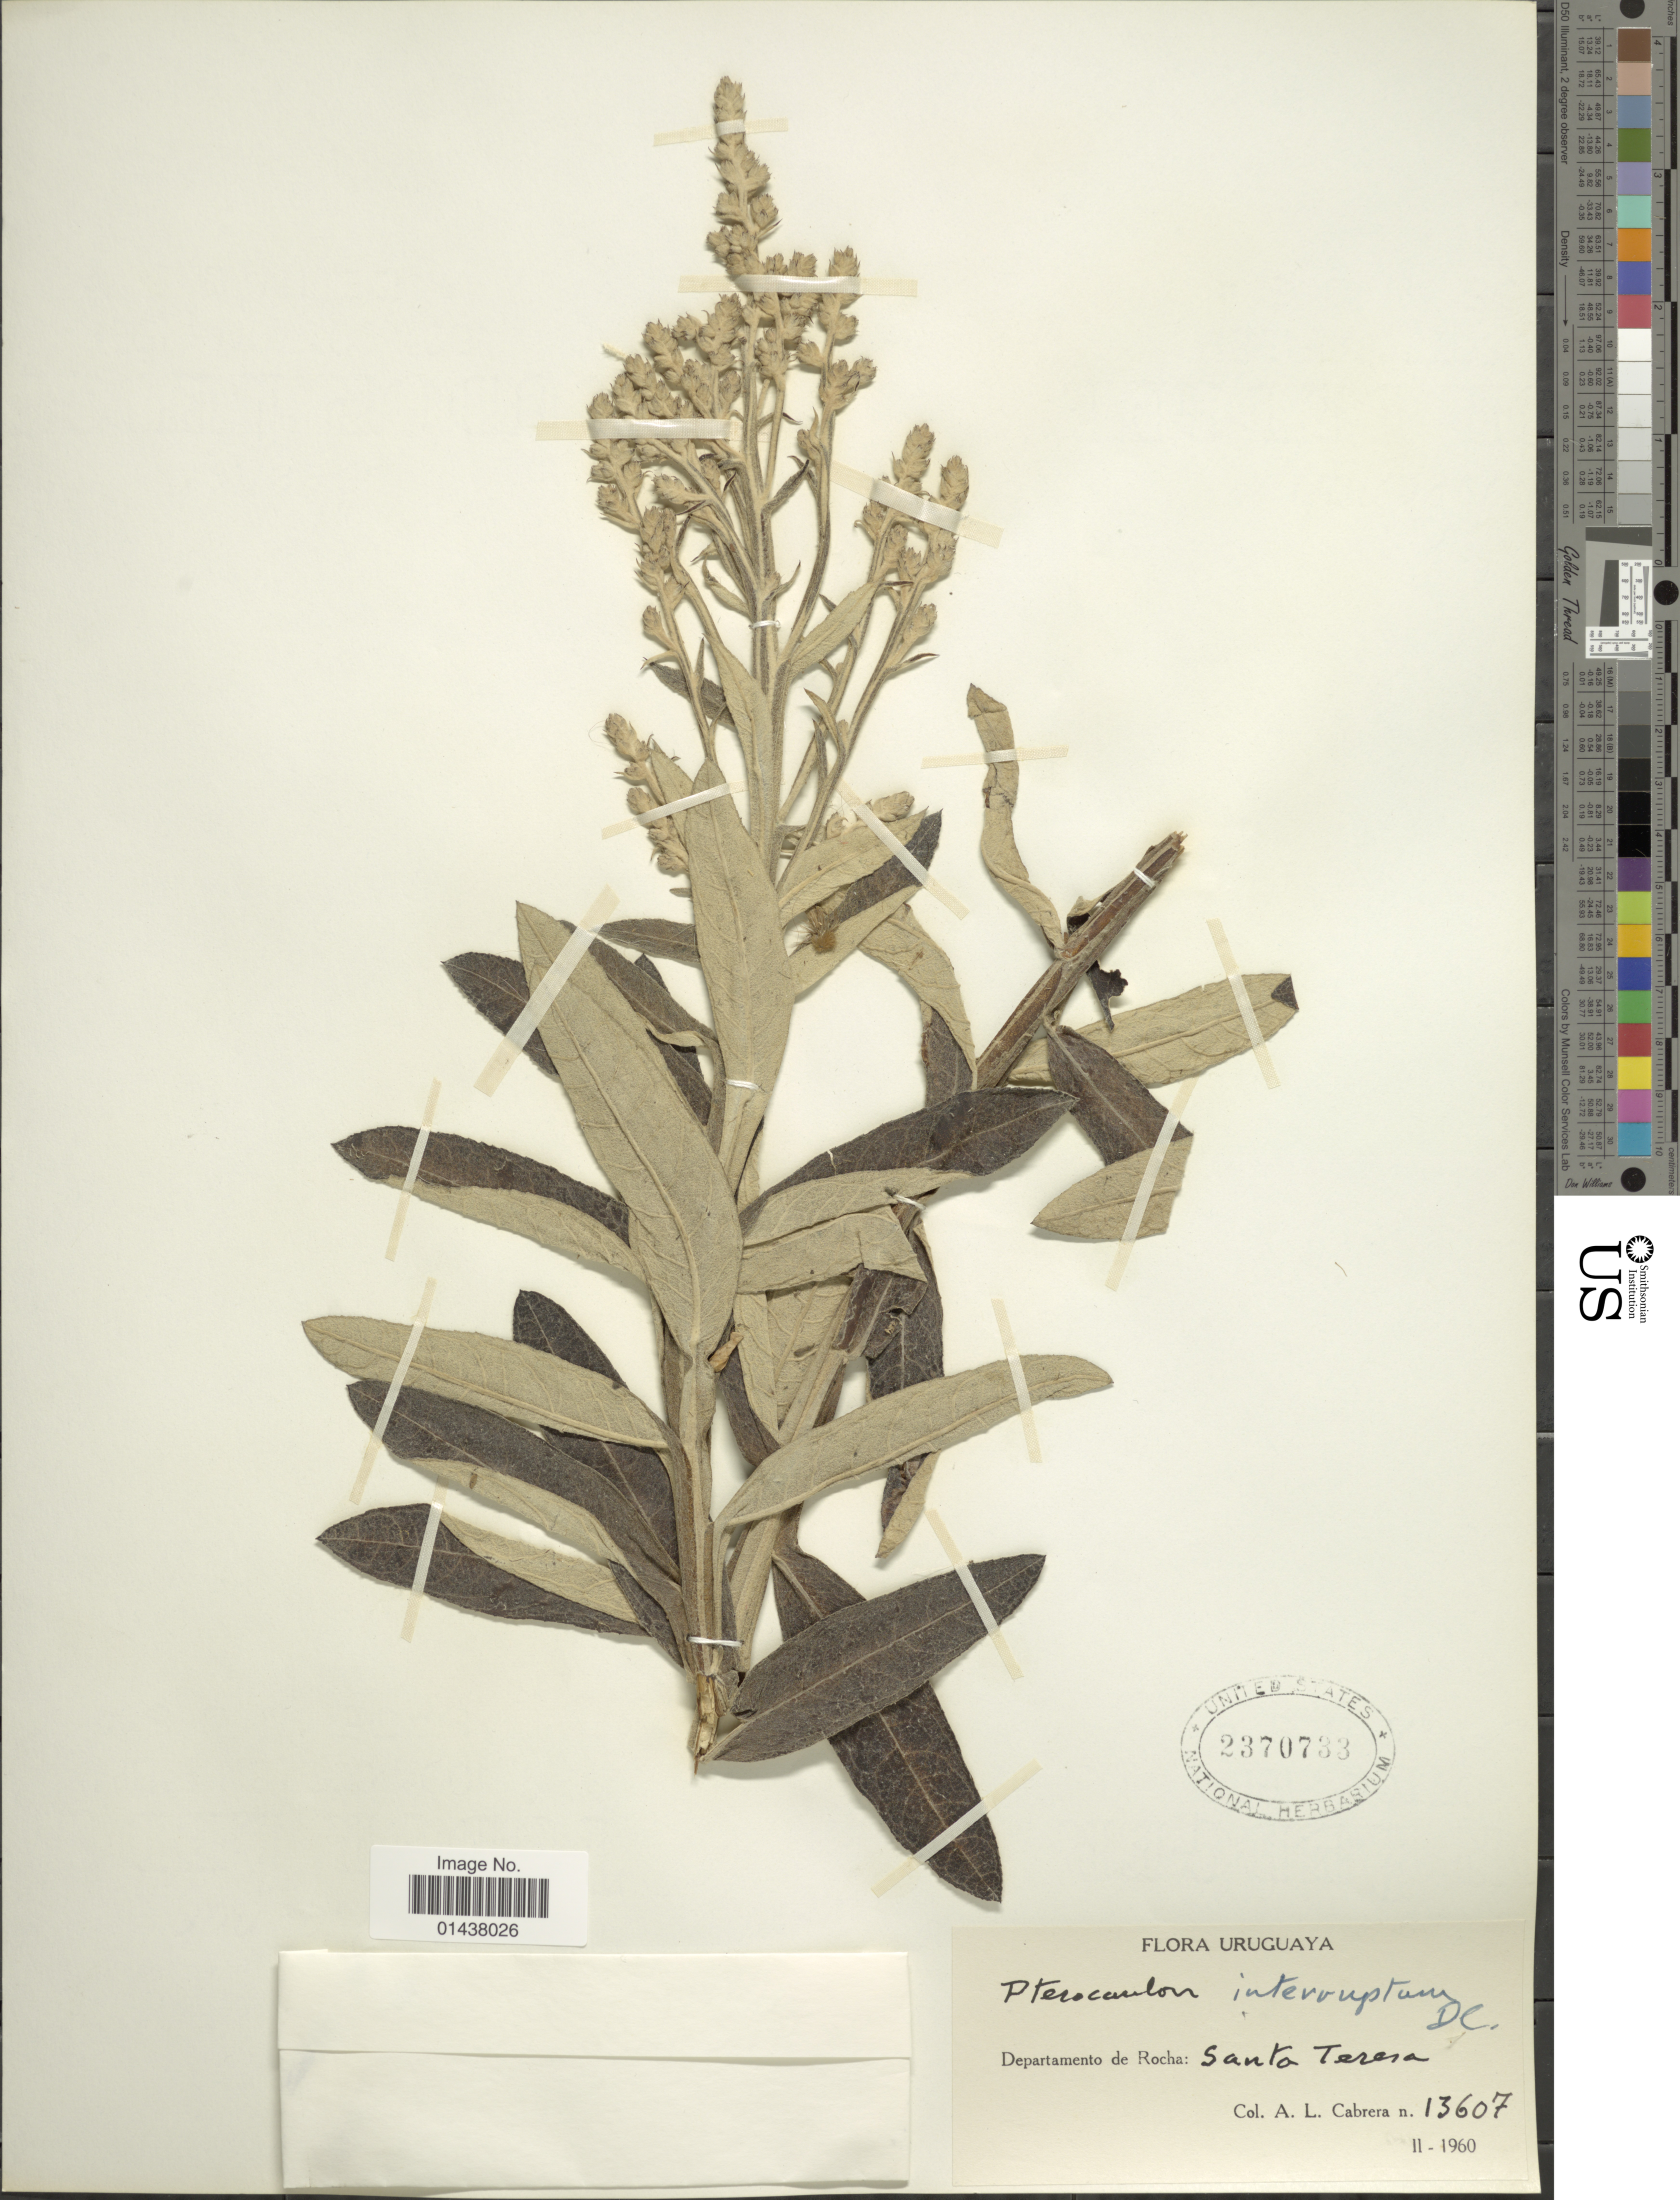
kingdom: Plantae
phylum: Tracheophyta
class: Magnoliopsida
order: Asterales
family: Asteraceae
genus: Pterocaulon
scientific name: Pterocaulon alopecuroides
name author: (Lam.) DC.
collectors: A. L. Cabrera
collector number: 13607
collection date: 1960-02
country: Uruguay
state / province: Rocha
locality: Santa Teresa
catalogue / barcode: US 2370733